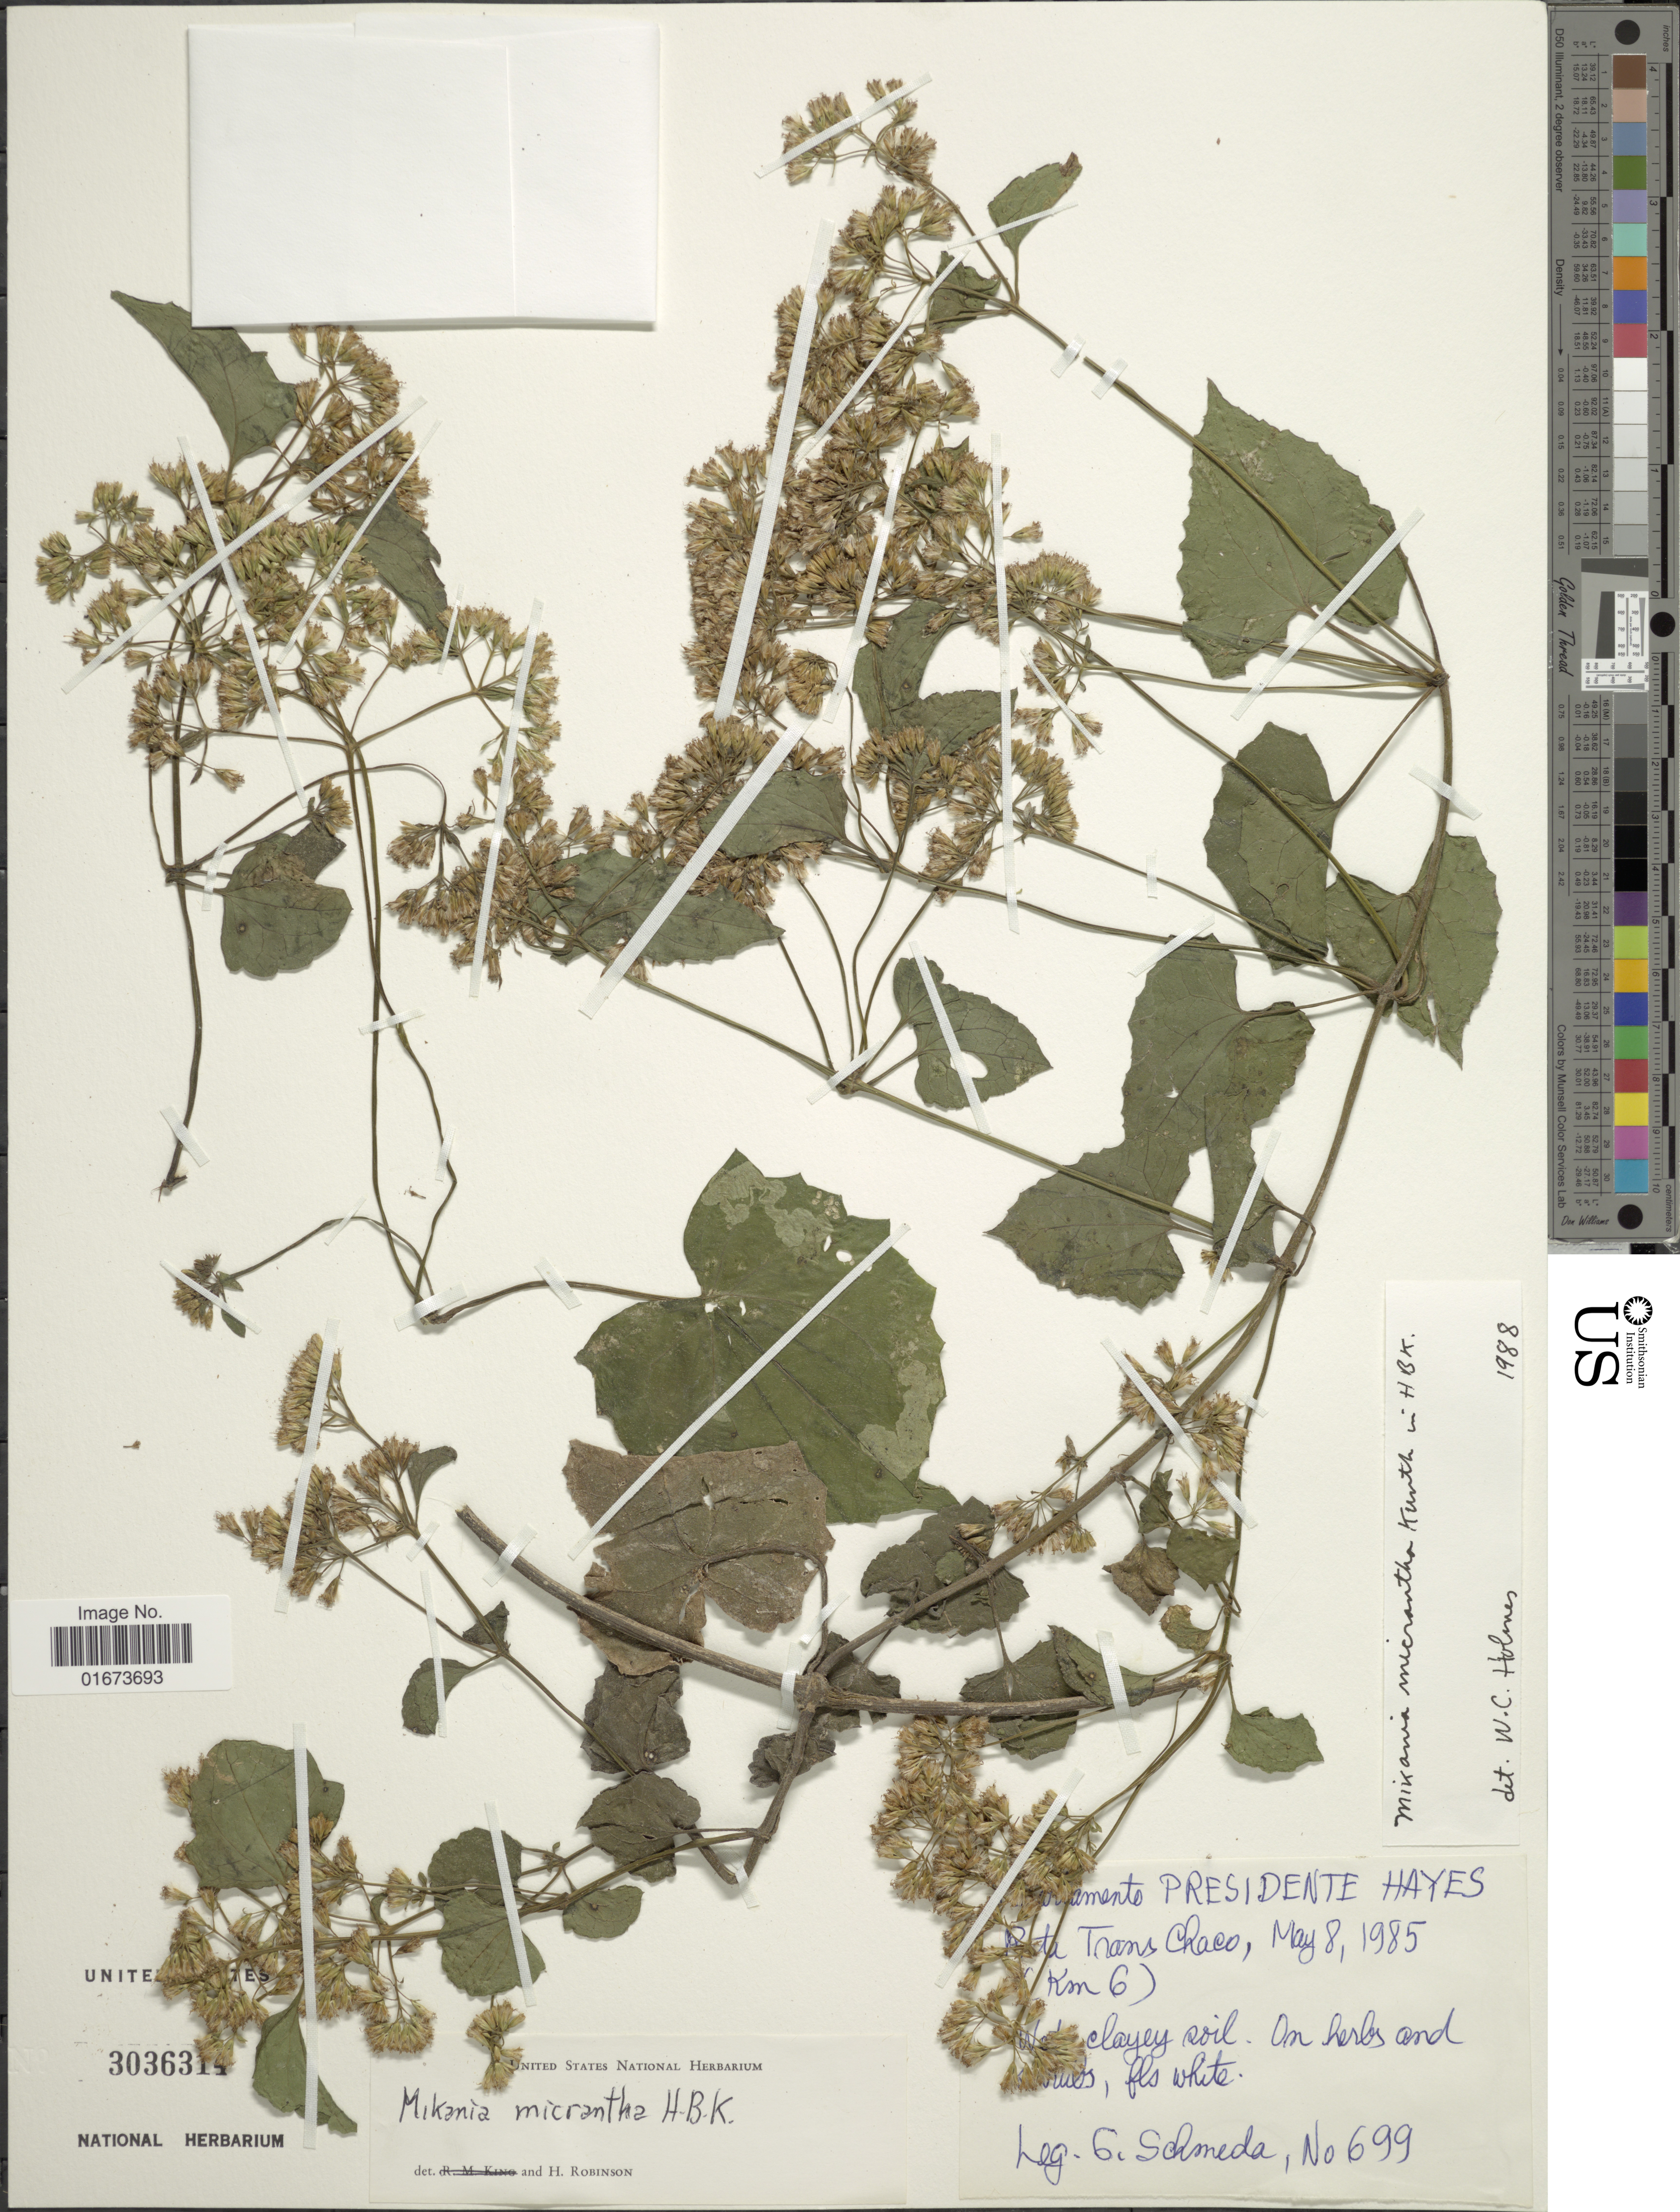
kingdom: Plantae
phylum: Tracheophyta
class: Magnoliopsida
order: Asterales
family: Asteraceae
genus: Mikania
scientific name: Mikania micrantha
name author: Kunth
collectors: G. Schmeda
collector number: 699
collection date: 1985-05-08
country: Paraguay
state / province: Presidente Hayes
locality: Ruta Trans Chaco (Km 6)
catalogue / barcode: US 3036314